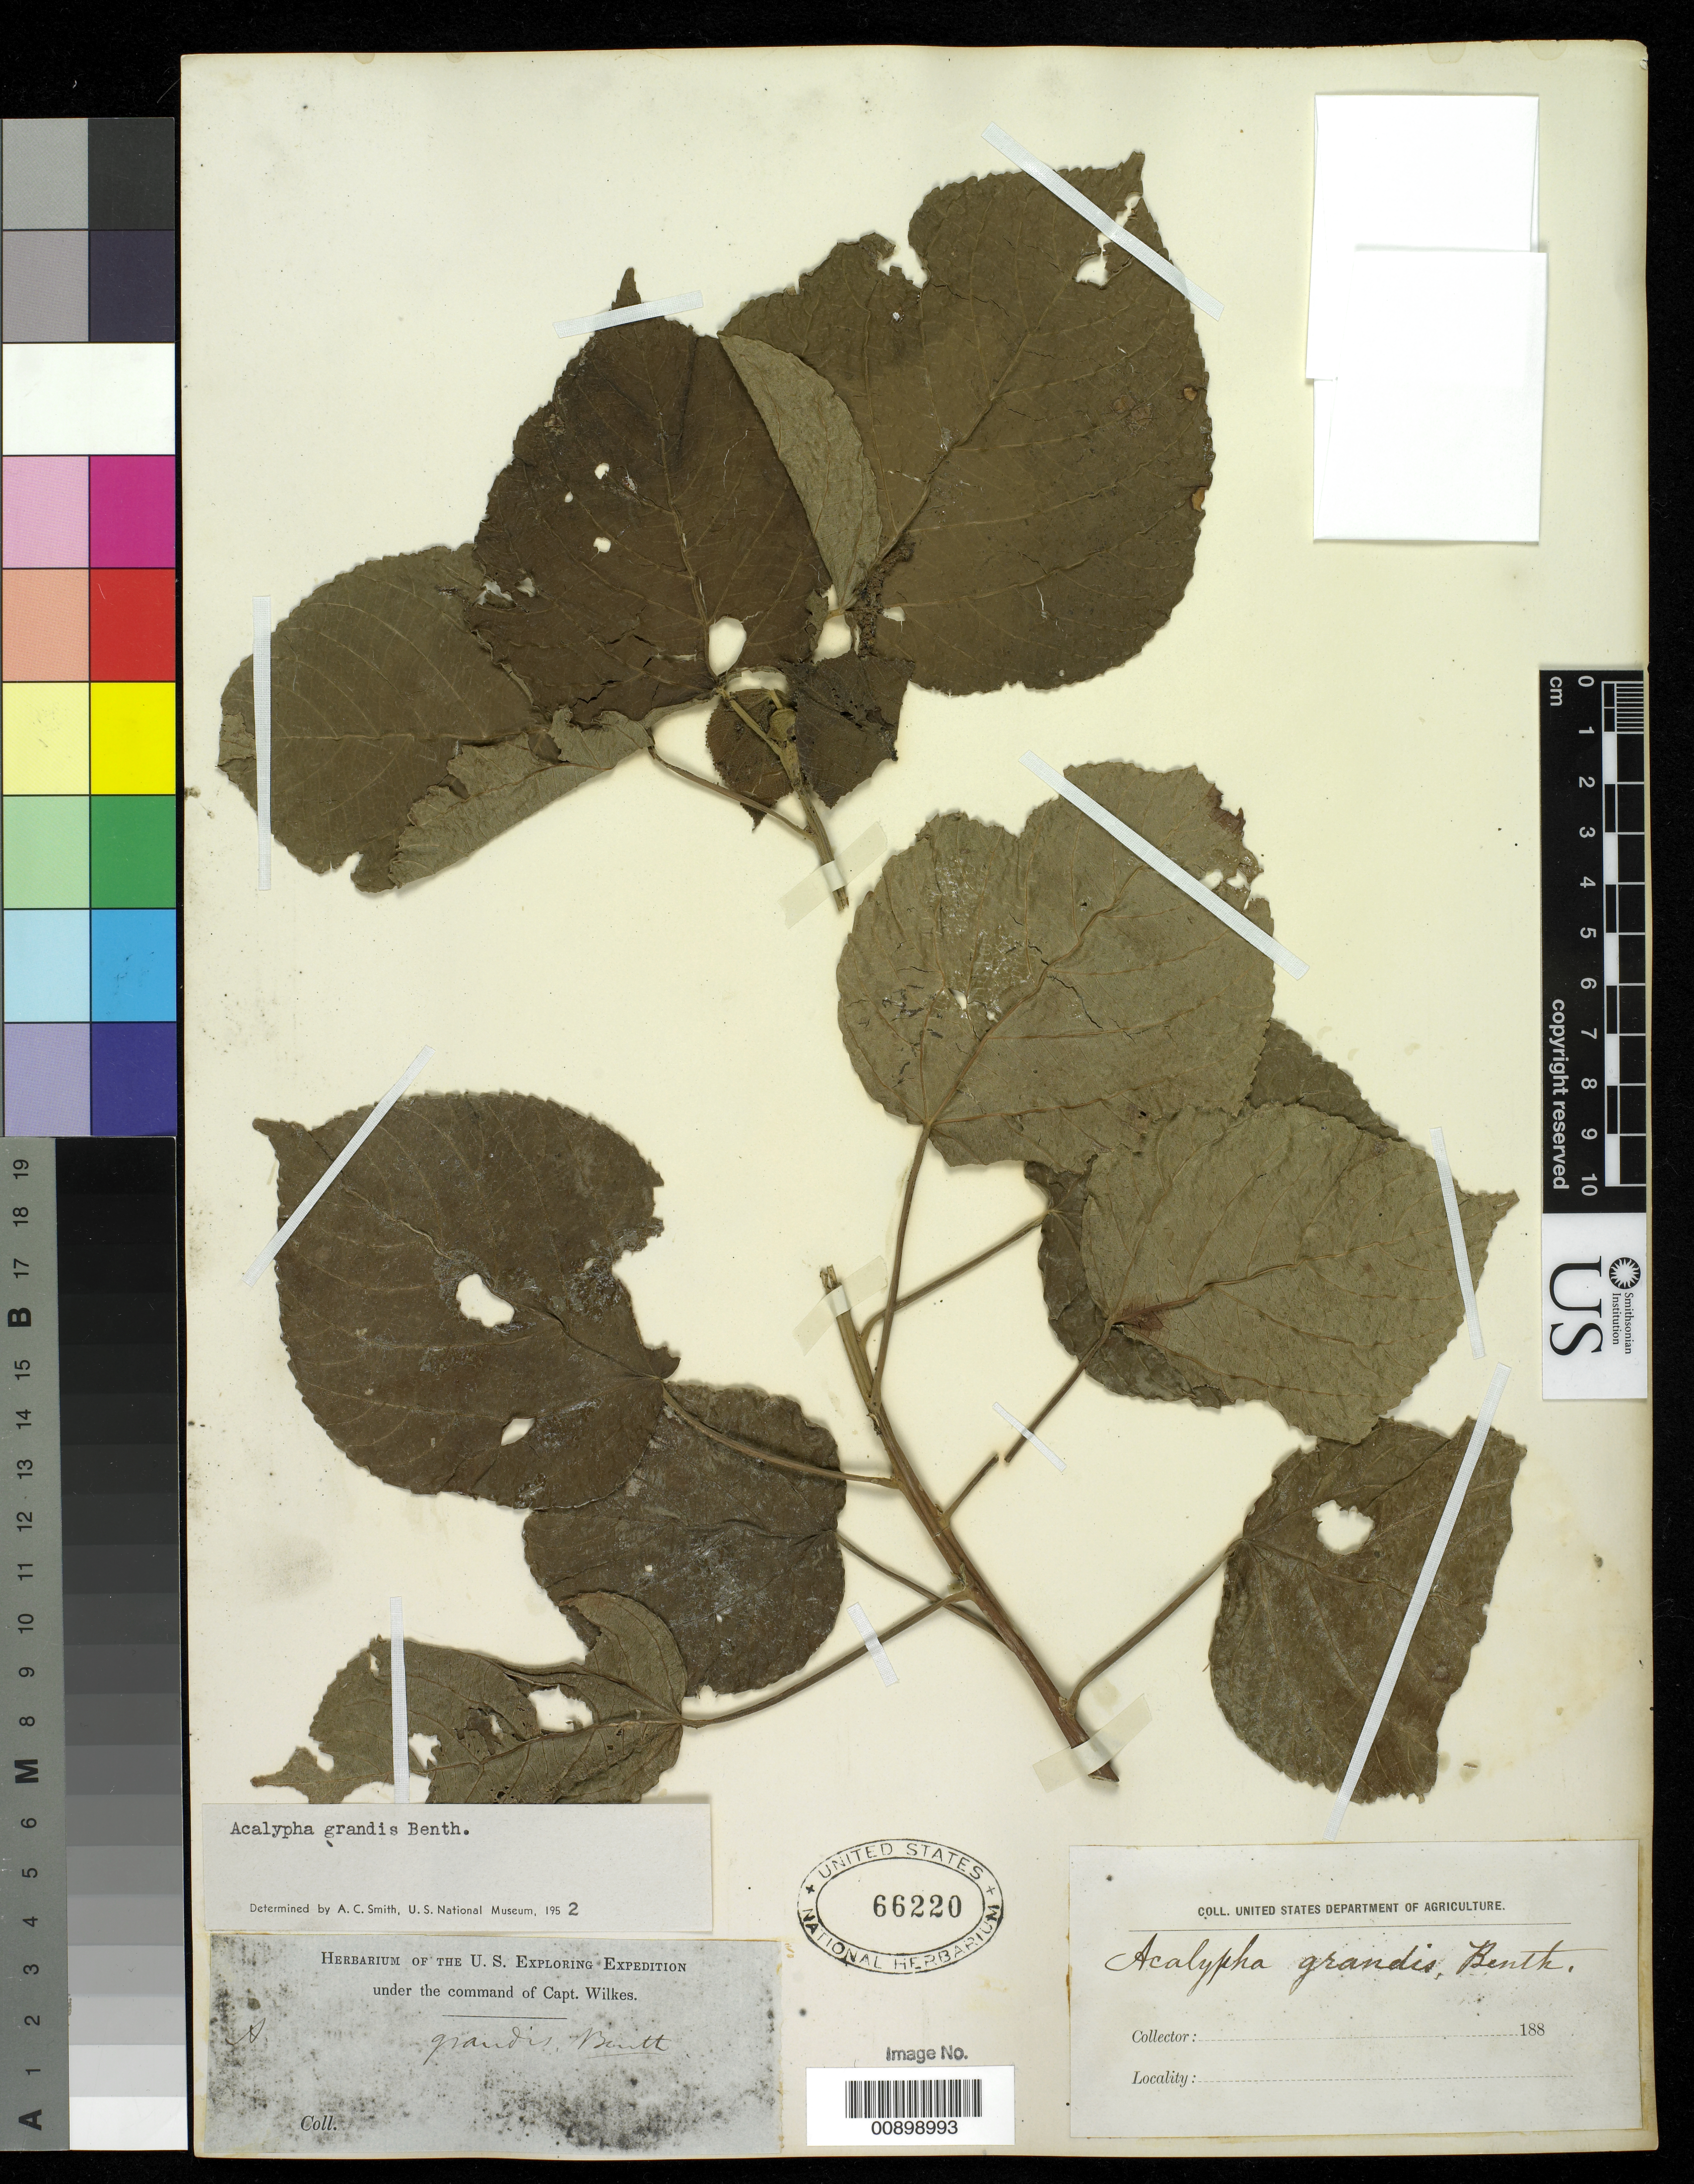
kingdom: Plantae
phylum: Tracheophyta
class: Magnoliopsida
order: Malpighiales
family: Euphorbiaceae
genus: Acalypha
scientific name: Acalypha grandis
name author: Benth.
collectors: Wilkes Explor. Exped.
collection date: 1838/1842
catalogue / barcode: US 66220